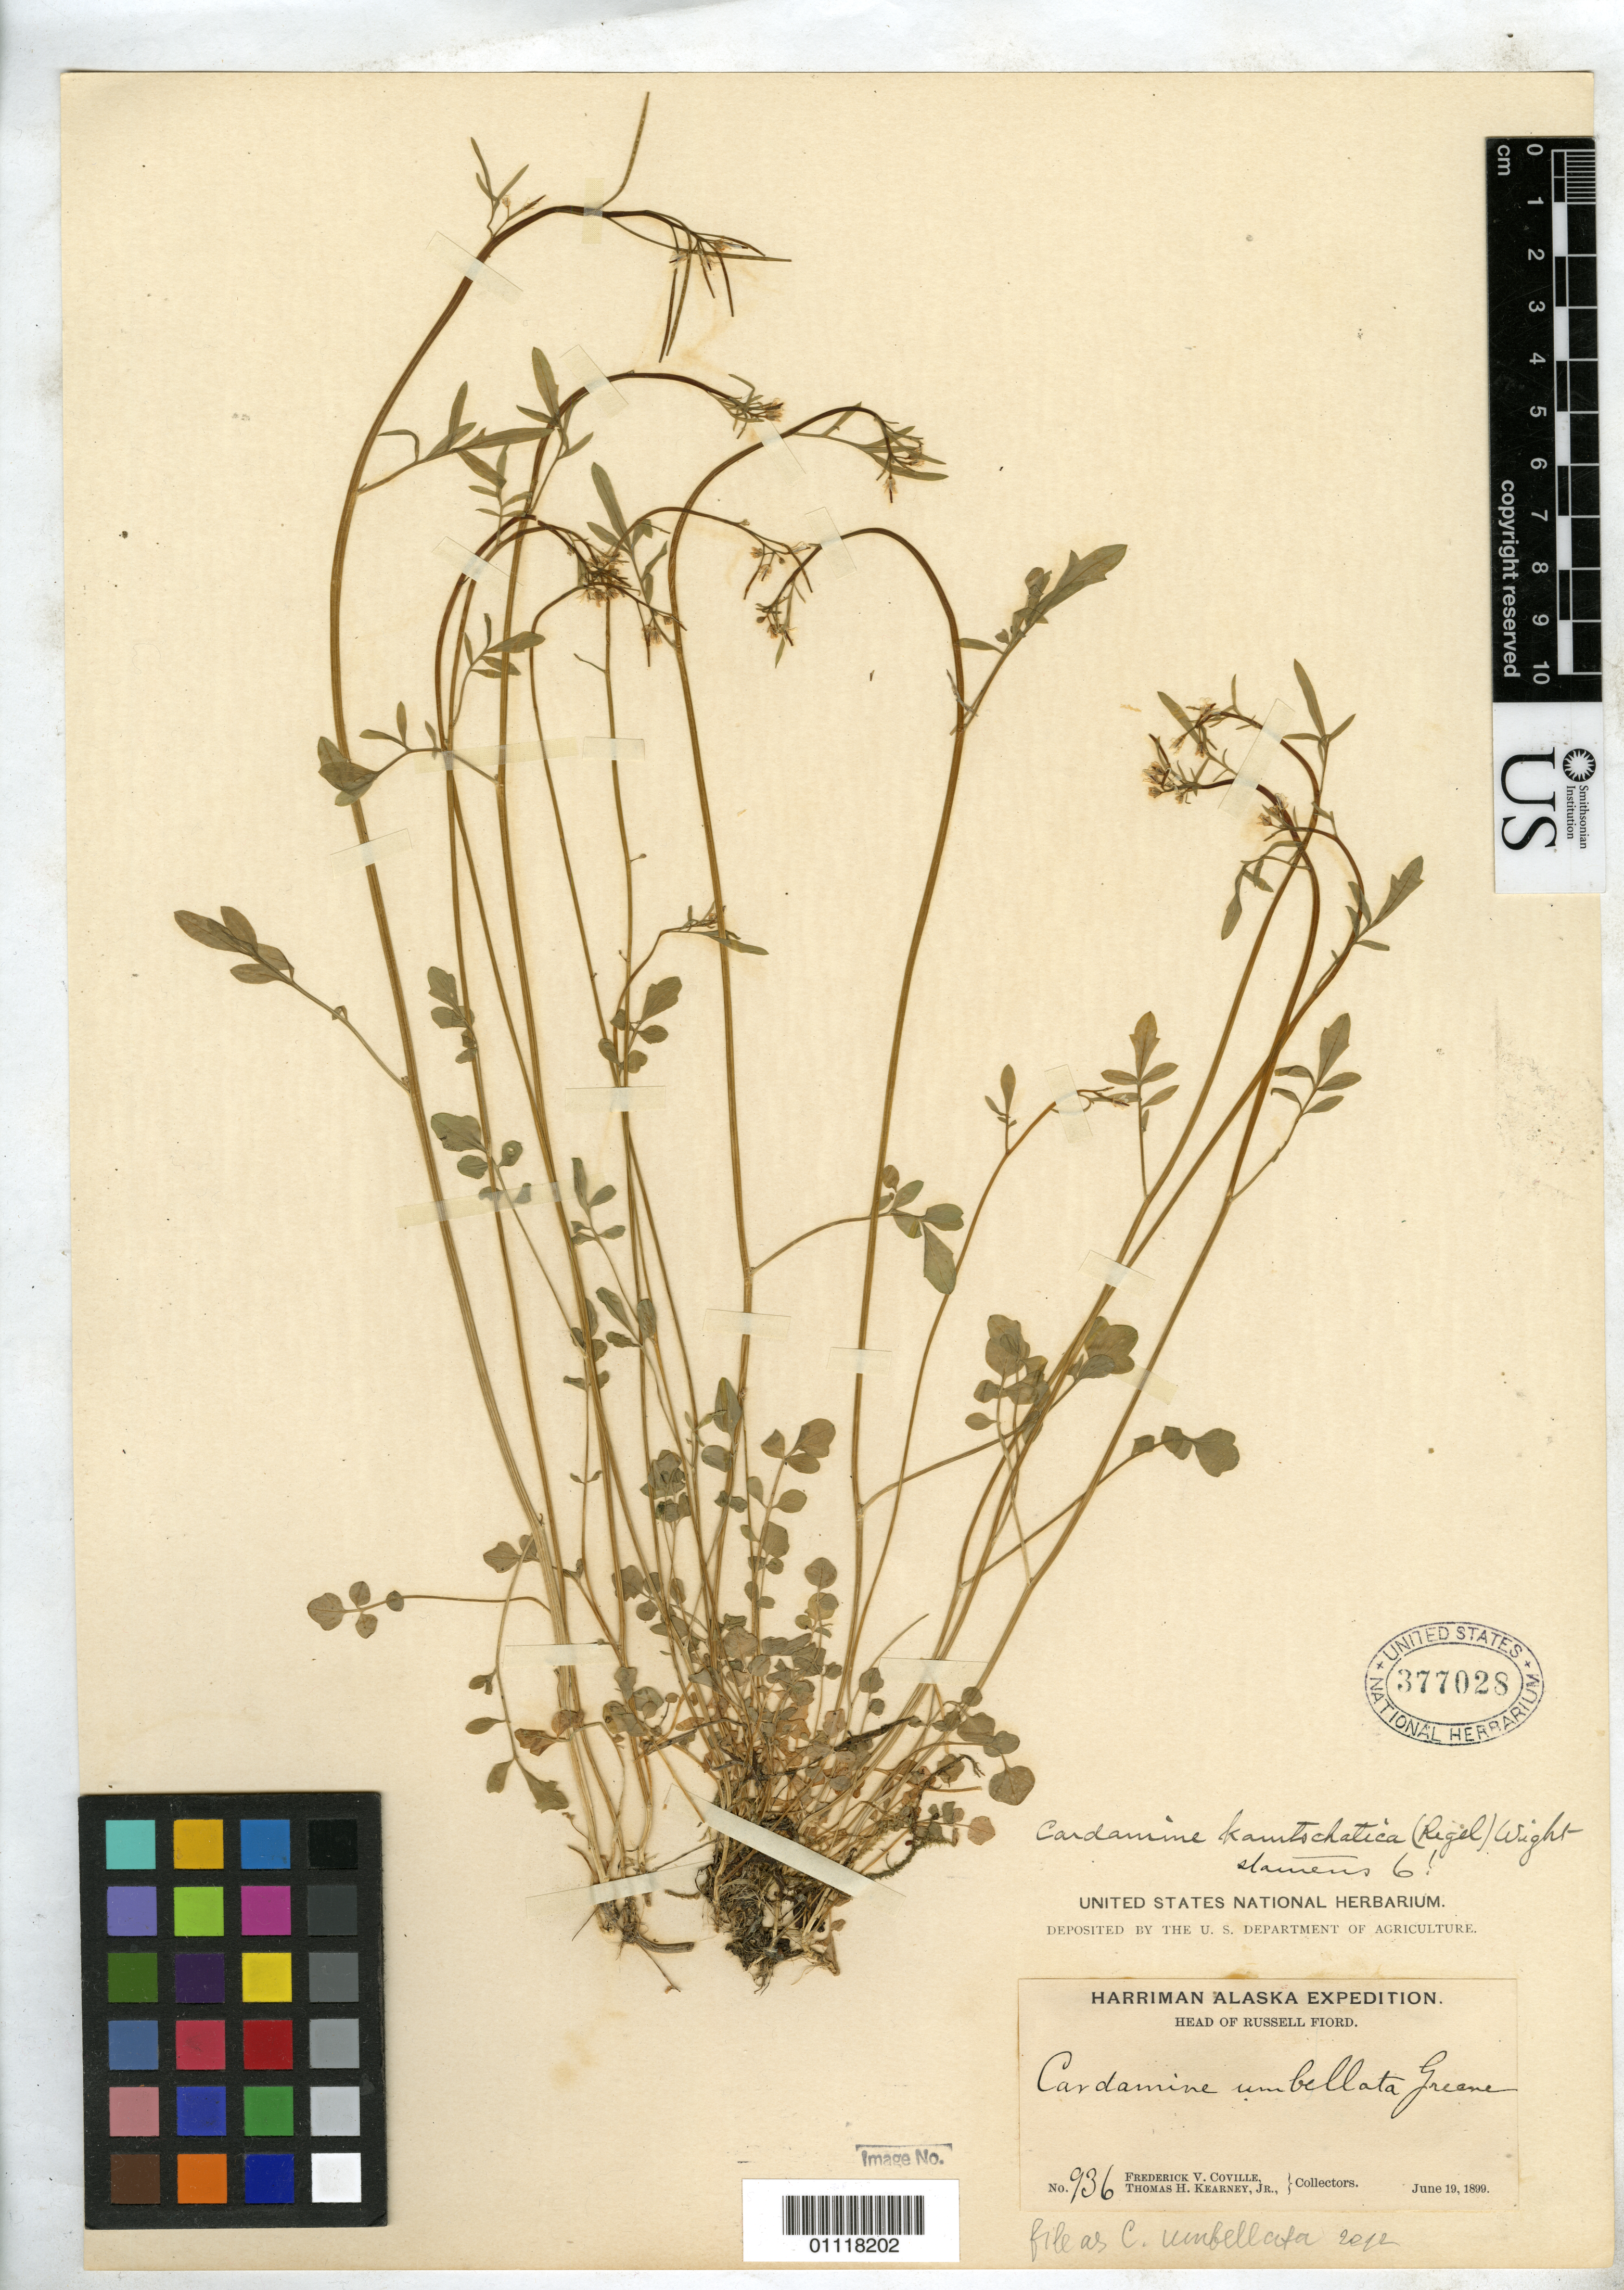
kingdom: Plantae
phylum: Tracheophyta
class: Magnoliopsida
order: Brassicales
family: Brassicaceae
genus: Cardamine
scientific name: Cardamine umbellata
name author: Greene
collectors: F. V. Coville & T. H. Kearney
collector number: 936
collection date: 1899-06-19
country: United States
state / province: Alaska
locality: Russell [Fiord]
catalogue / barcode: US 377028